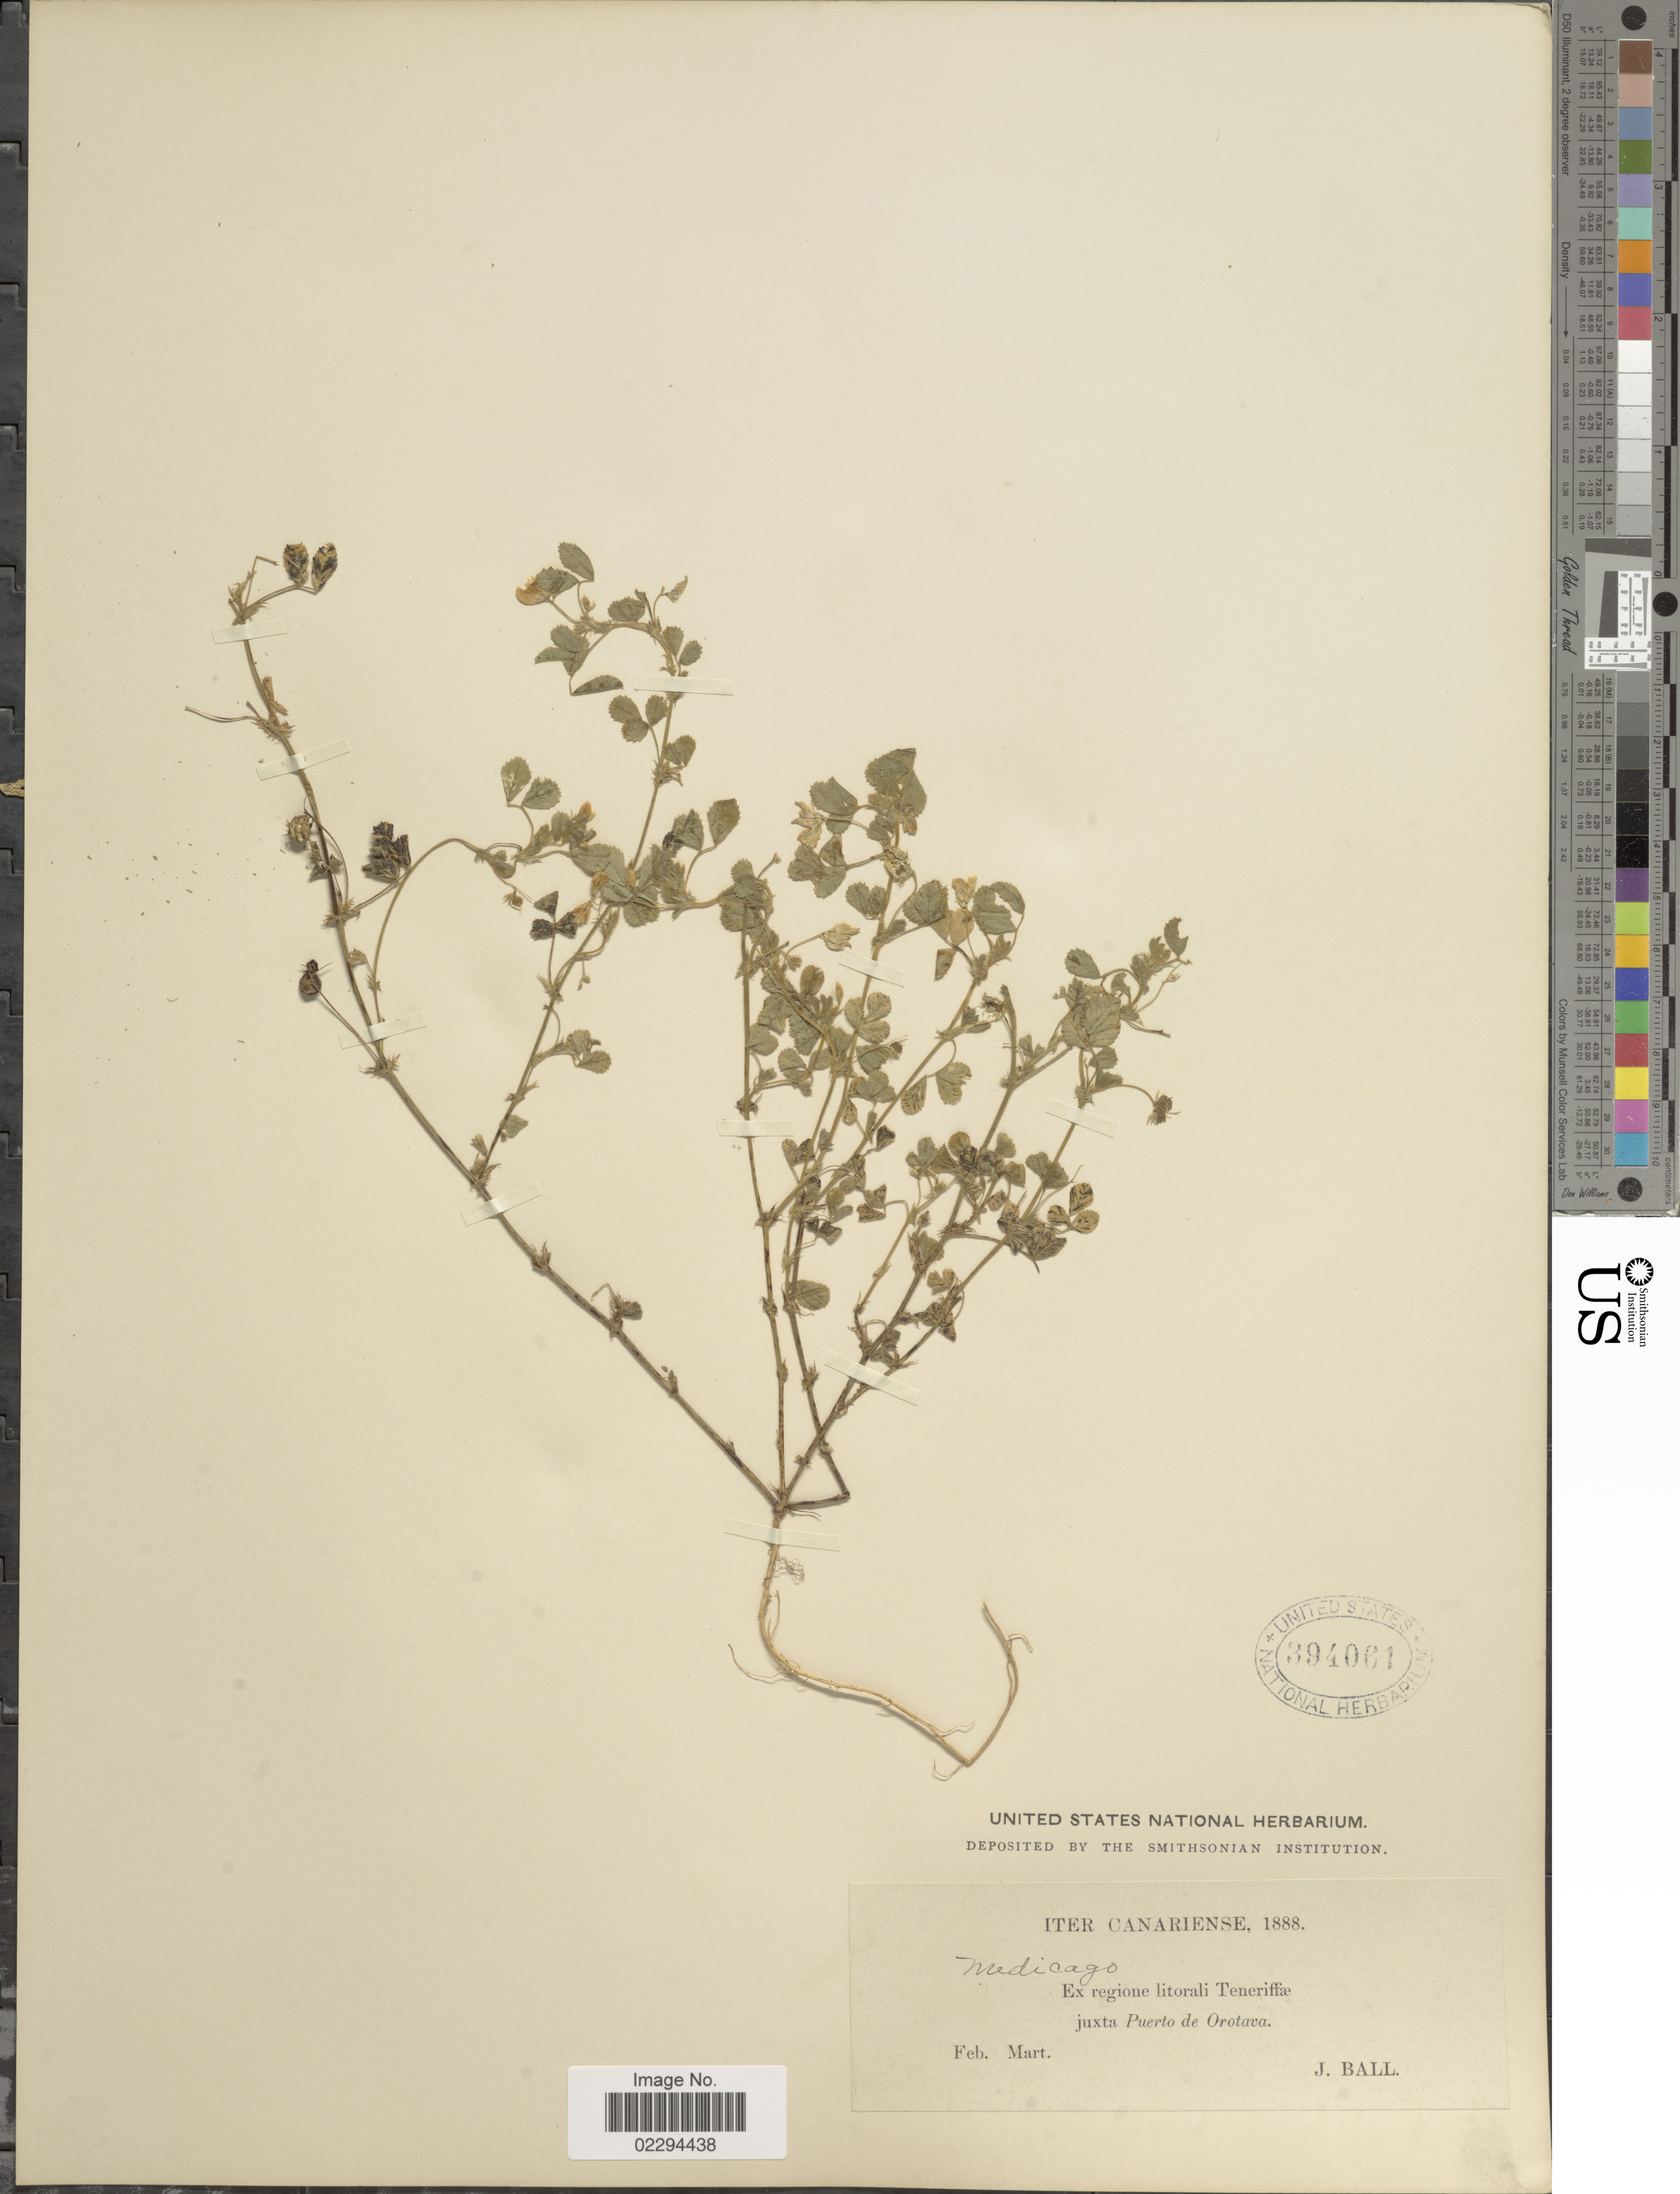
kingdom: Plantae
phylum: Tracheophyta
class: Magnoliopsida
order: Fabales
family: Fabaceae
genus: Medicago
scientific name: Medicago hispida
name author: Gaertn.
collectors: J. Ball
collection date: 1888-02/1888-03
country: Spain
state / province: Canarias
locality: Ex regione litorali Teneriffae juxta Puerto de Orotava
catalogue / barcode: US 394061